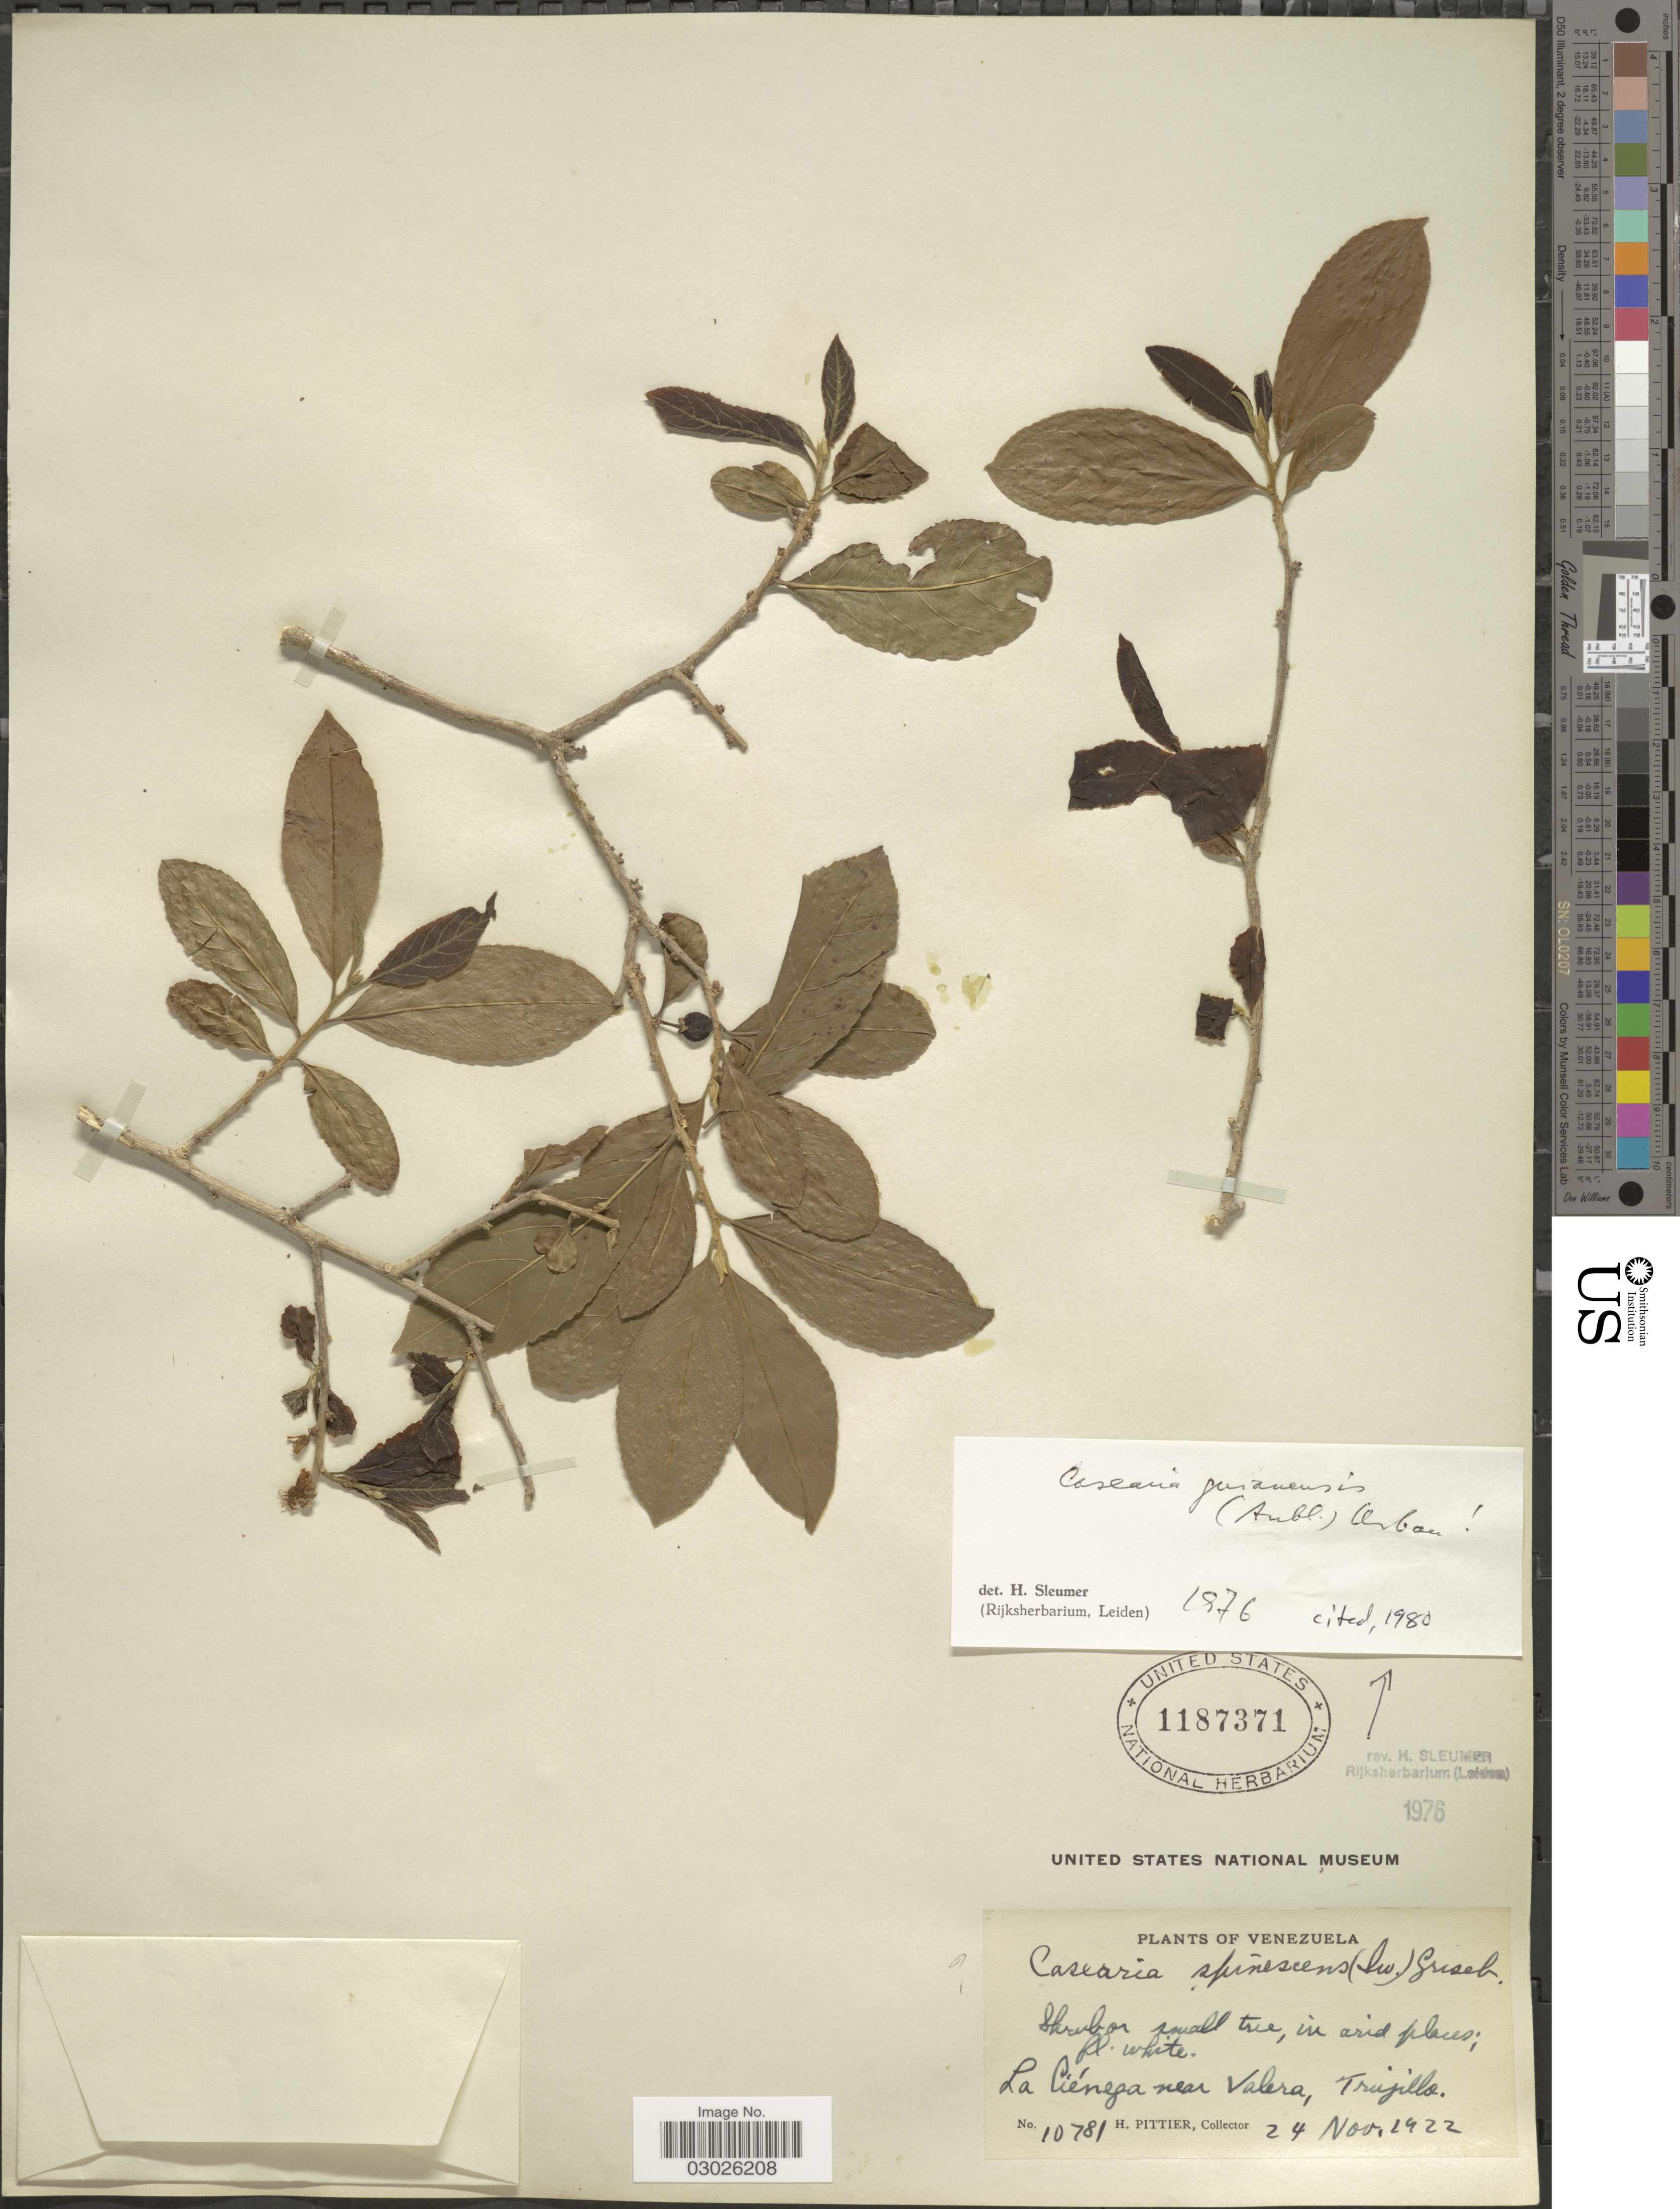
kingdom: Plantae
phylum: Tracheophyta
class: Magnoliopsida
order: Malpighiales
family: Salicaceae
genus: Casearia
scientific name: Casearia guianensis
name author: (Aubl.) Urb.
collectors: H. F. Pittier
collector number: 10781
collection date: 1922-11-24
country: Venezuela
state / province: Trujillo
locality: La Ciénega near Valera, Trujillo.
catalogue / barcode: US 1187371